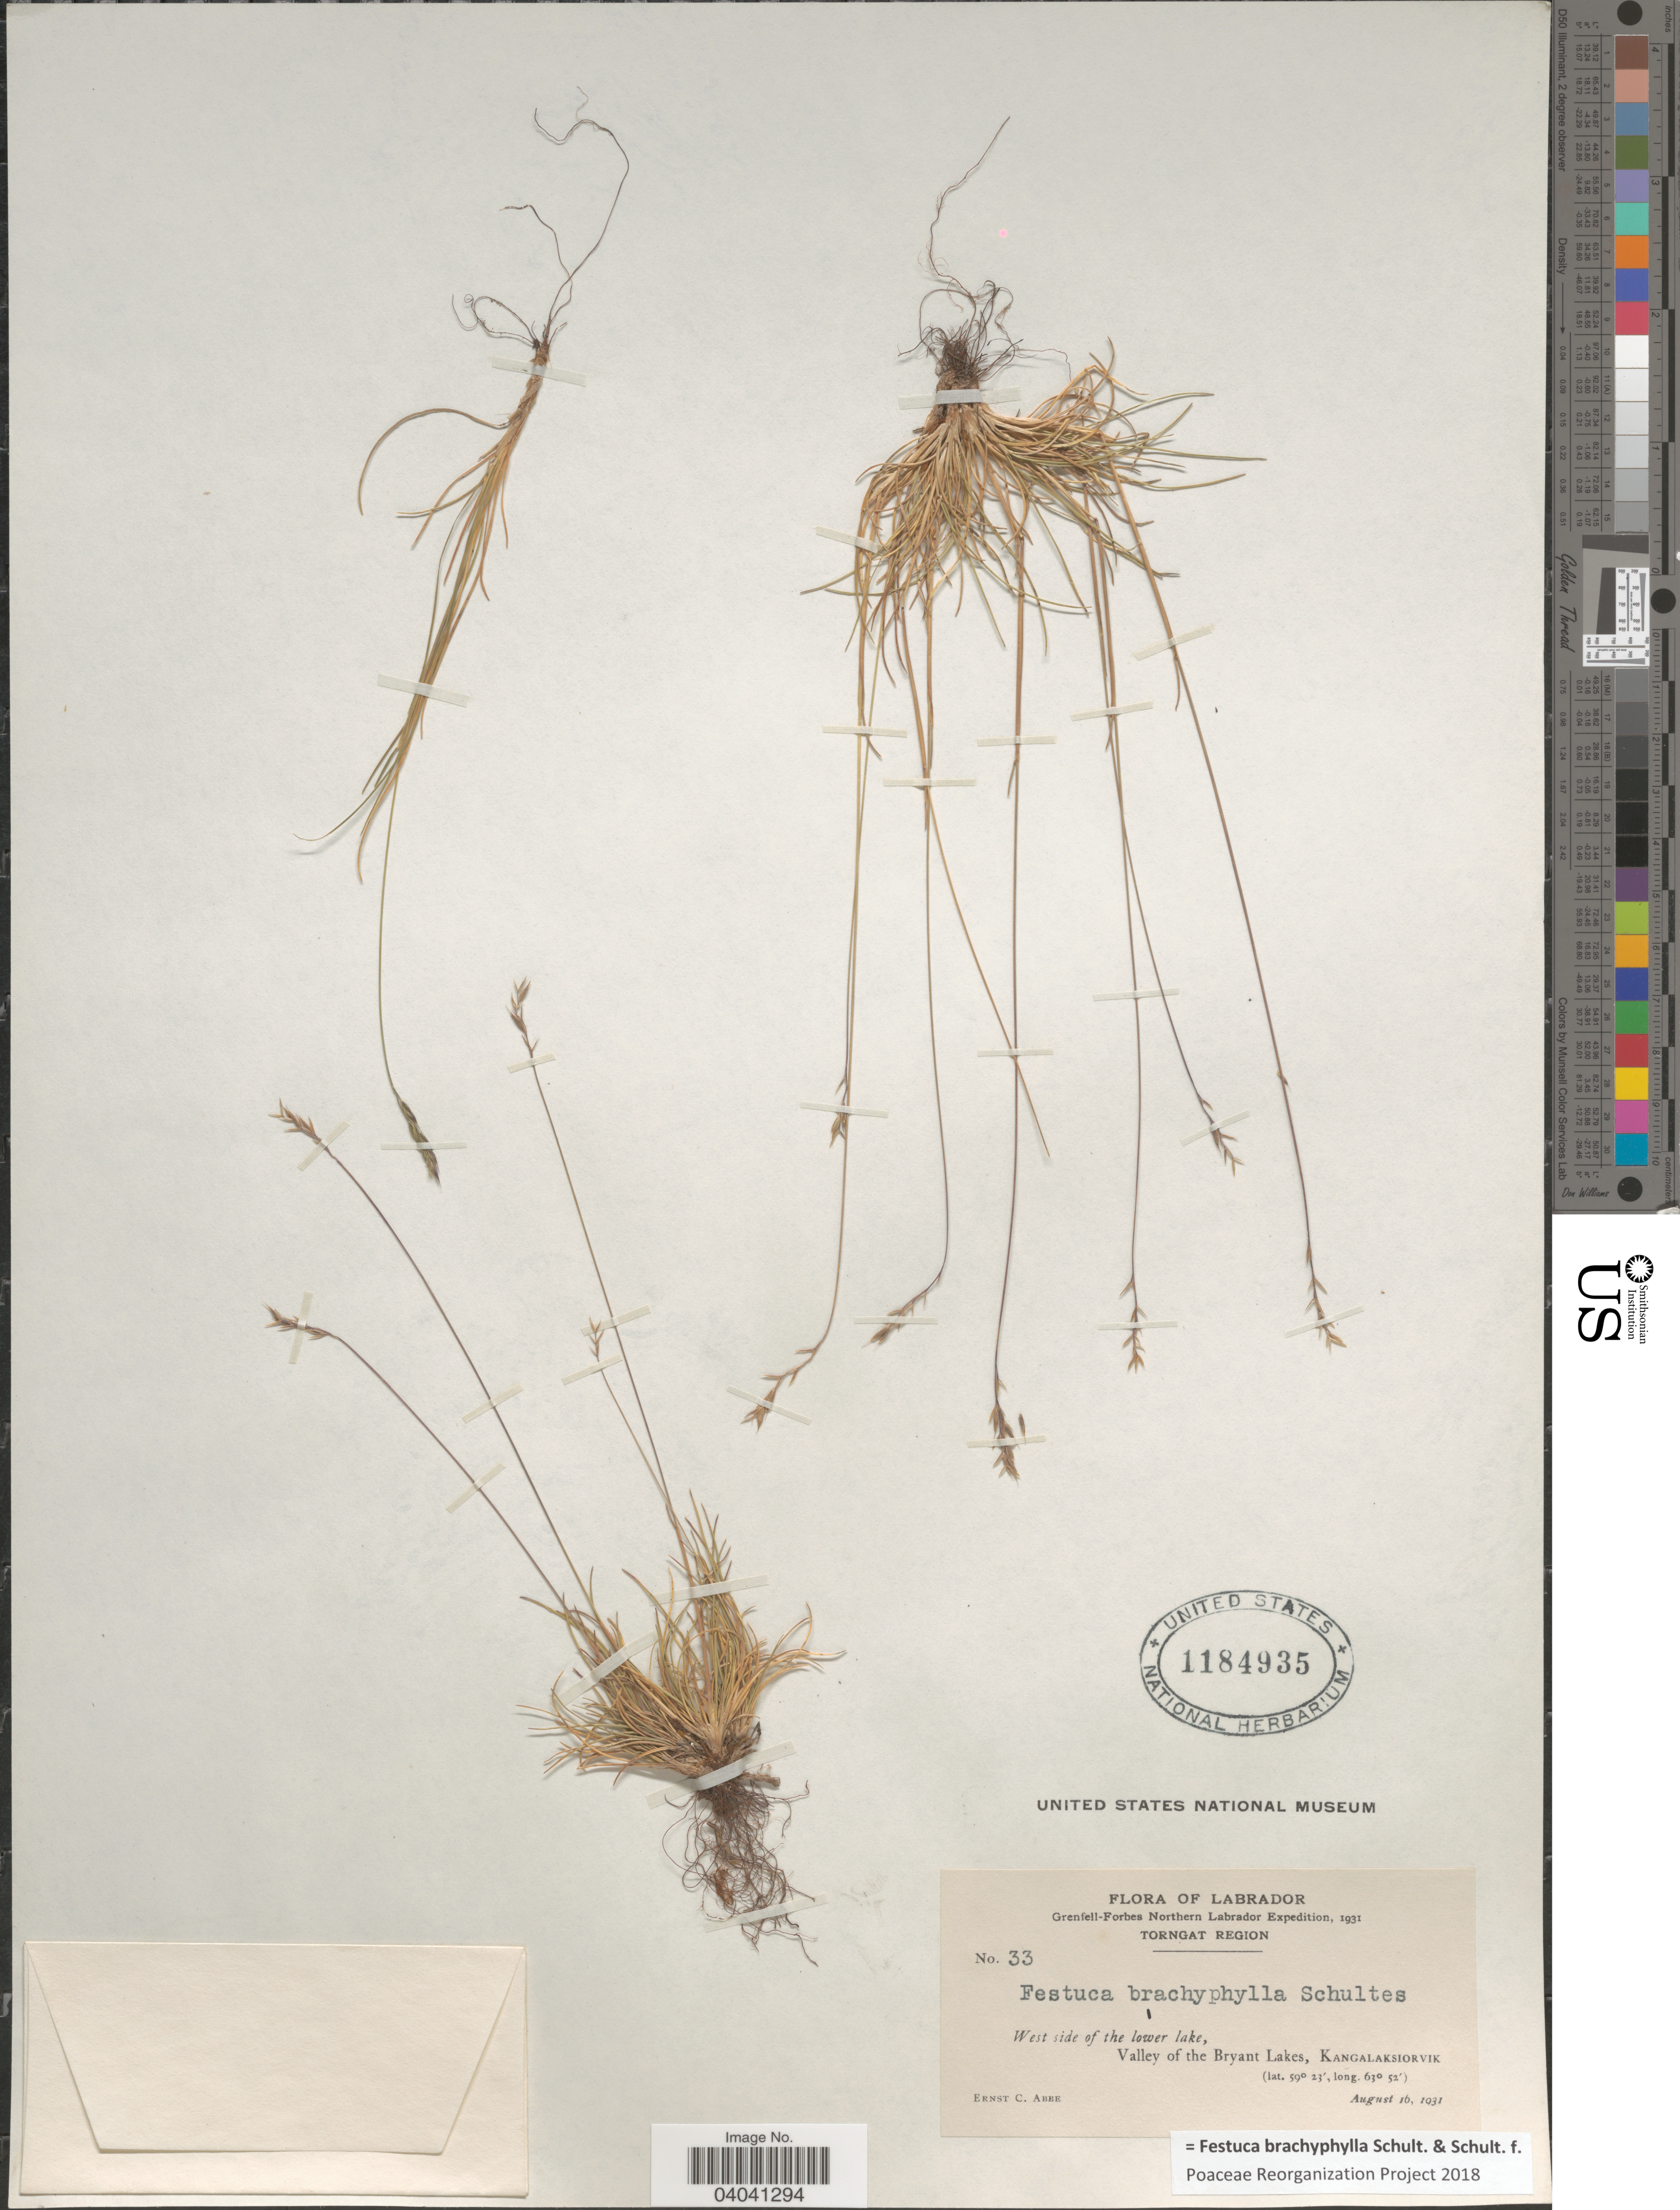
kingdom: Plantae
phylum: Tracheophyta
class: Liliopsida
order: Poales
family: Poaceae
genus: Festuca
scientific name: Festuca brachyphylla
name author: Schult. & Schult. f.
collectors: E. C. Abbe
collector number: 33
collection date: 1931-08-16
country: Canada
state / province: Newfoundland and Labrador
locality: Labrador. Northern Labrador. Torngat Region. West side of the lower lake, Valley of the Bryant Lakes, Kangalaksiorvik.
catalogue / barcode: US 1184935